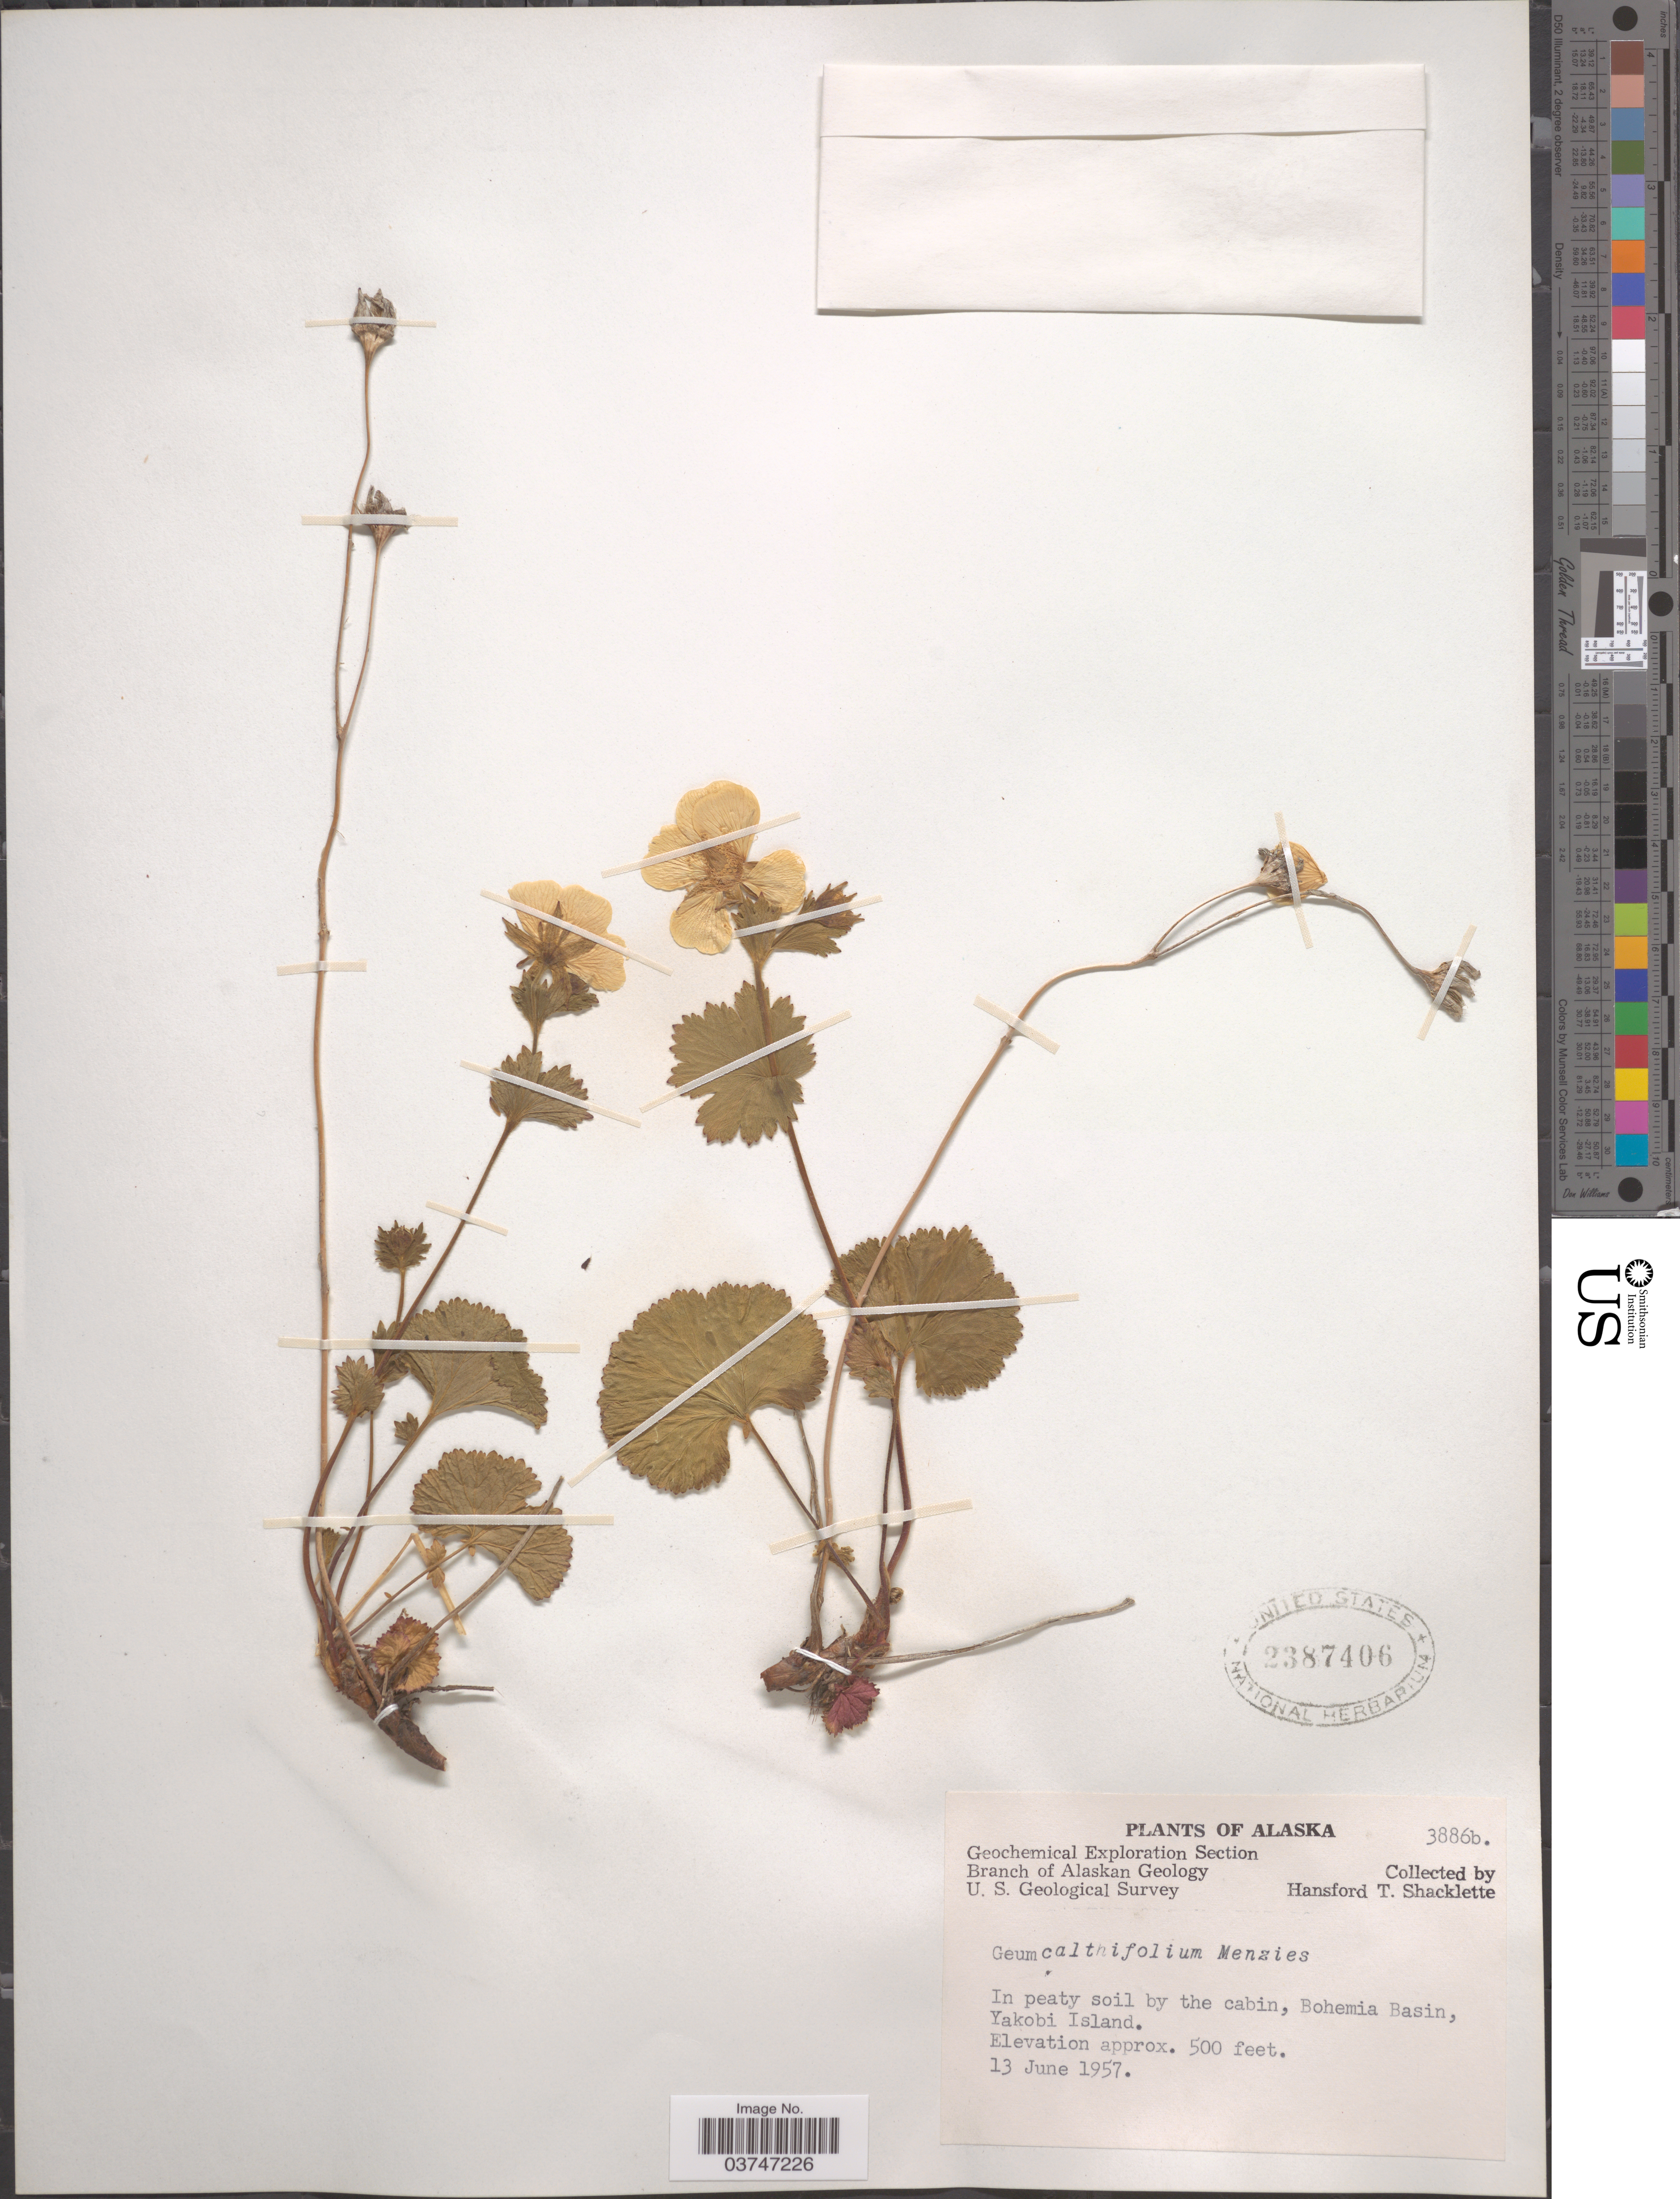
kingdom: Plantae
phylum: Tracheophyta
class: Magnoliopsida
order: Rosales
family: Rosaceae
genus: Geum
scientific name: Geum calthifolium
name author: Menzies ex Sm.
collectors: H. Shacklette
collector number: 3886b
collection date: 1957-06-13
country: United States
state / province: Alaska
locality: By the cabin, Bohemia Basin, Yakobi Island.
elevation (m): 152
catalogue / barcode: US 2387406